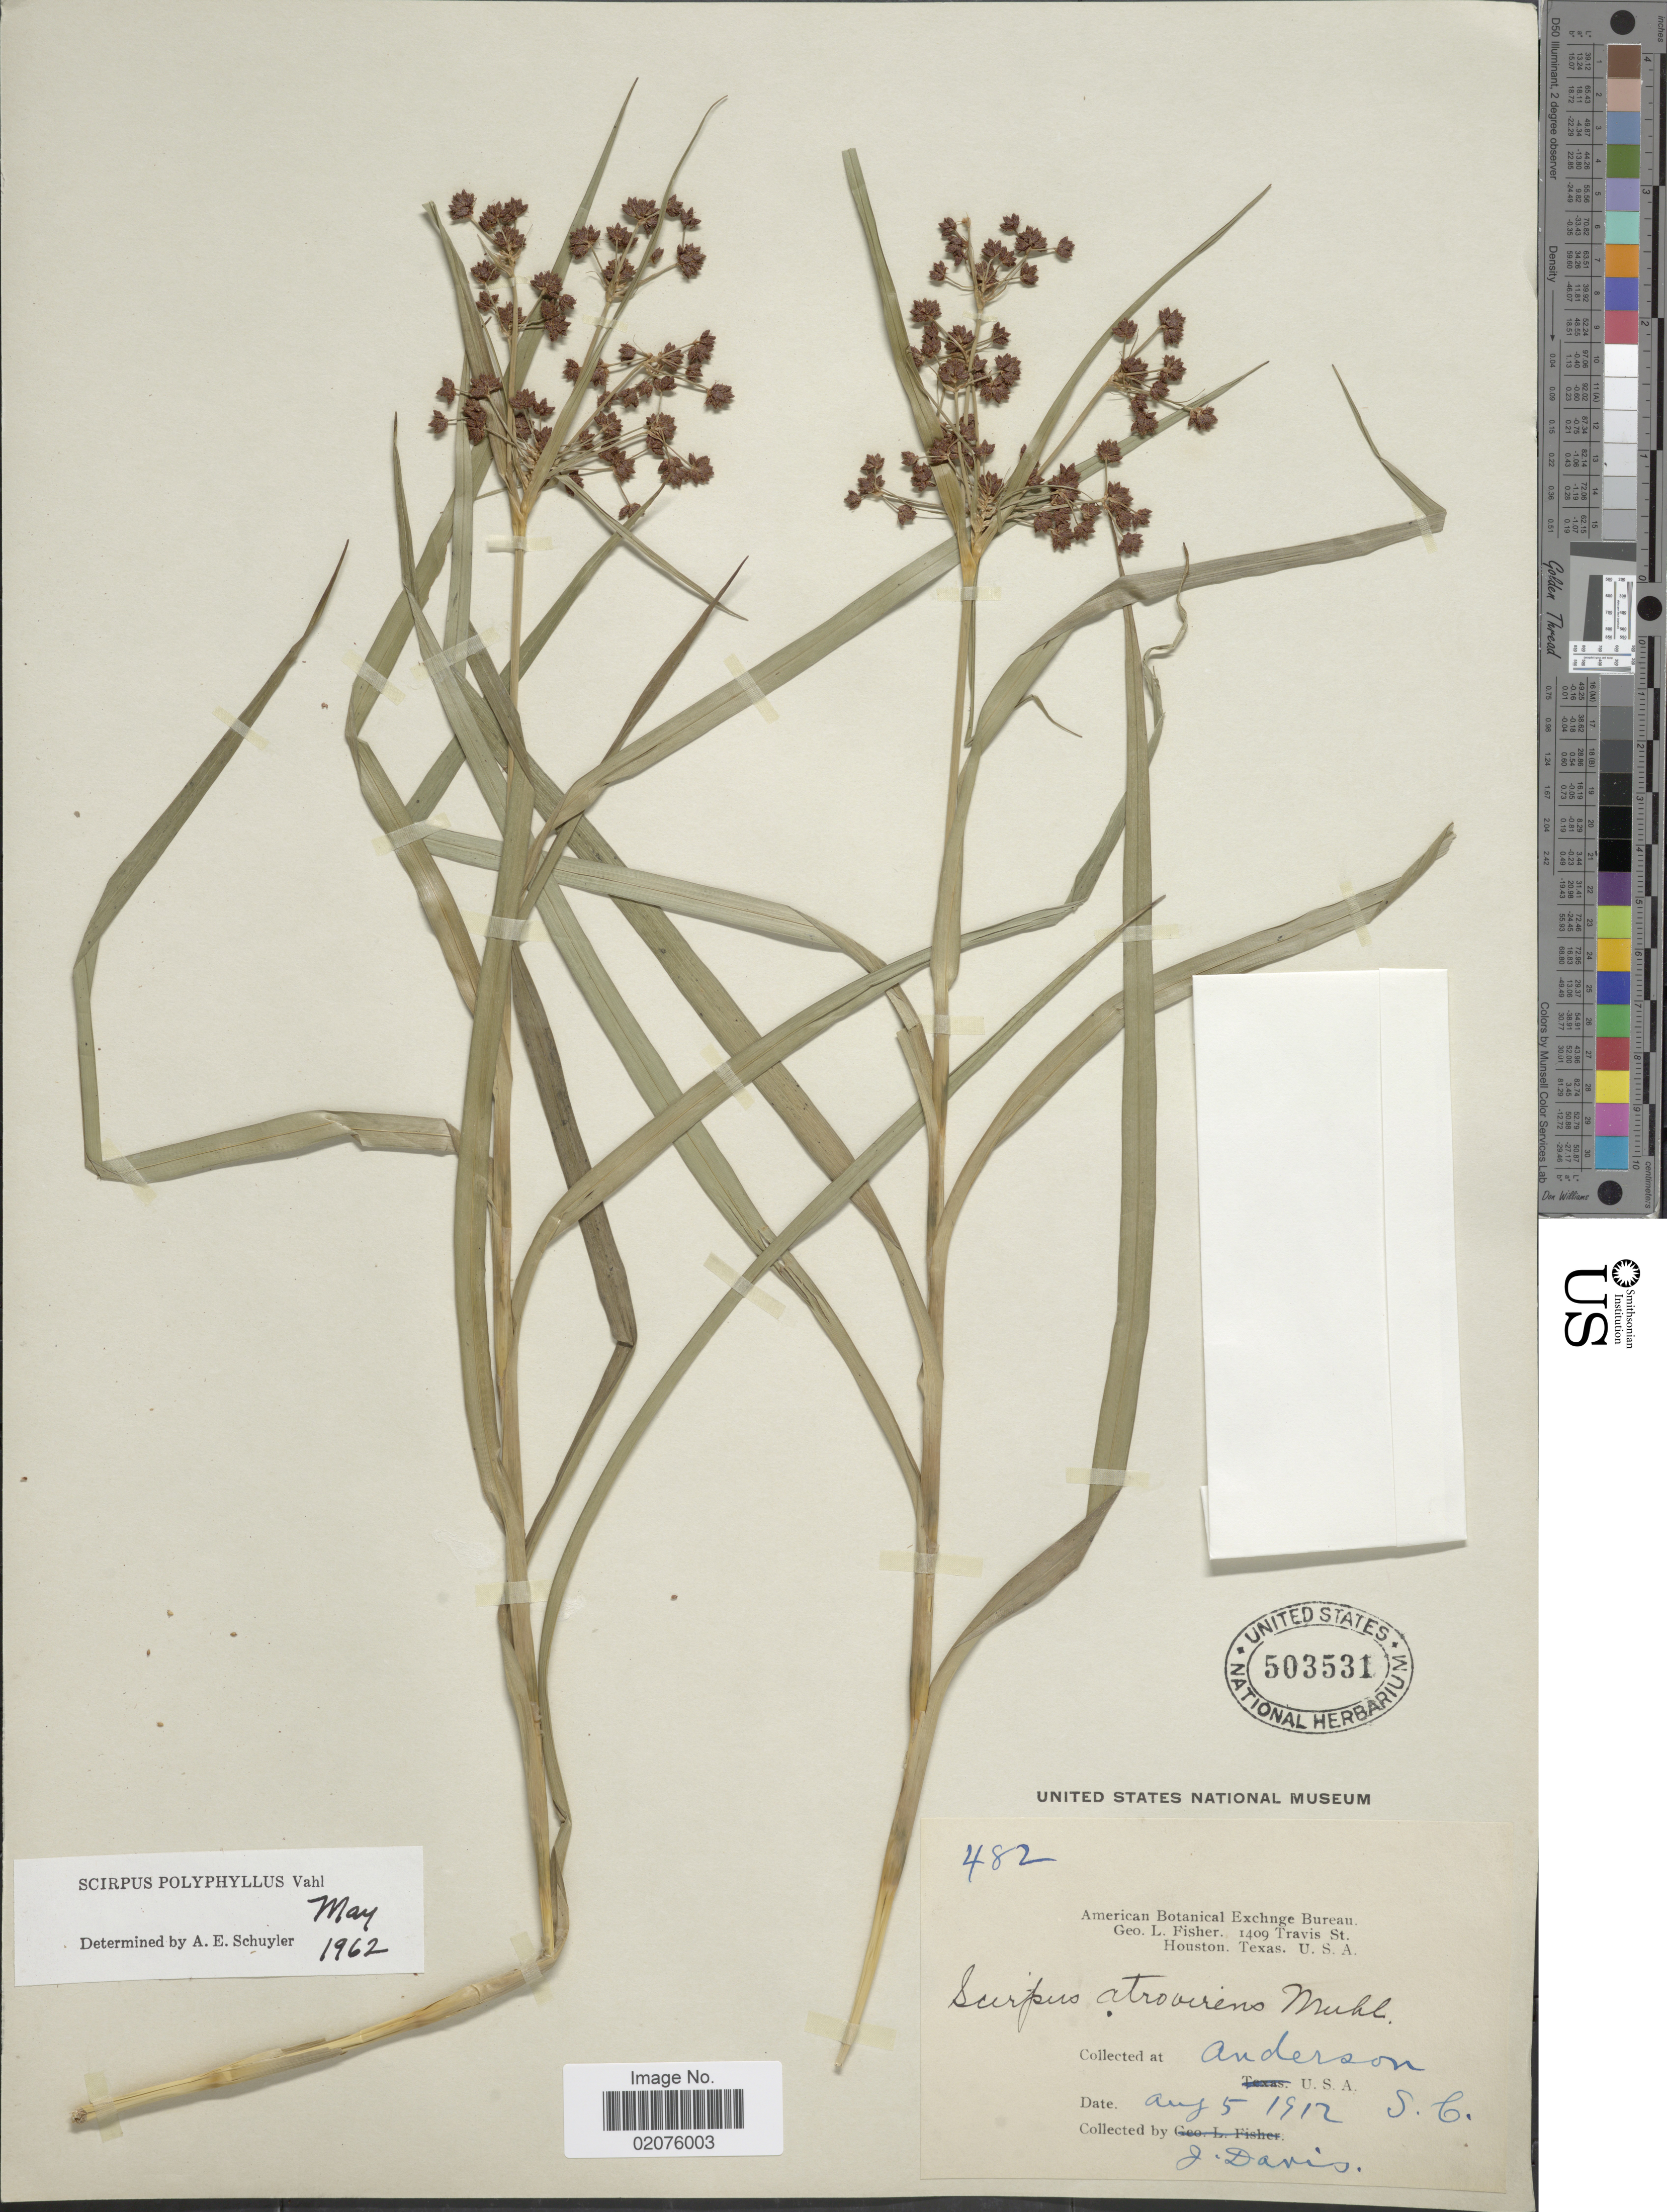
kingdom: Plantae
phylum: Tracheophyta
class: Liliopsida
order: Poales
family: Cyperaceae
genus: Scirpus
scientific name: Scirpus polyphyllus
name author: Vahl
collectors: J. Davis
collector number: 482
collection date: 1912-08-05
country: United States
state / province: South Carolina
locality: Anderson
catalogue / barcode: US 503531